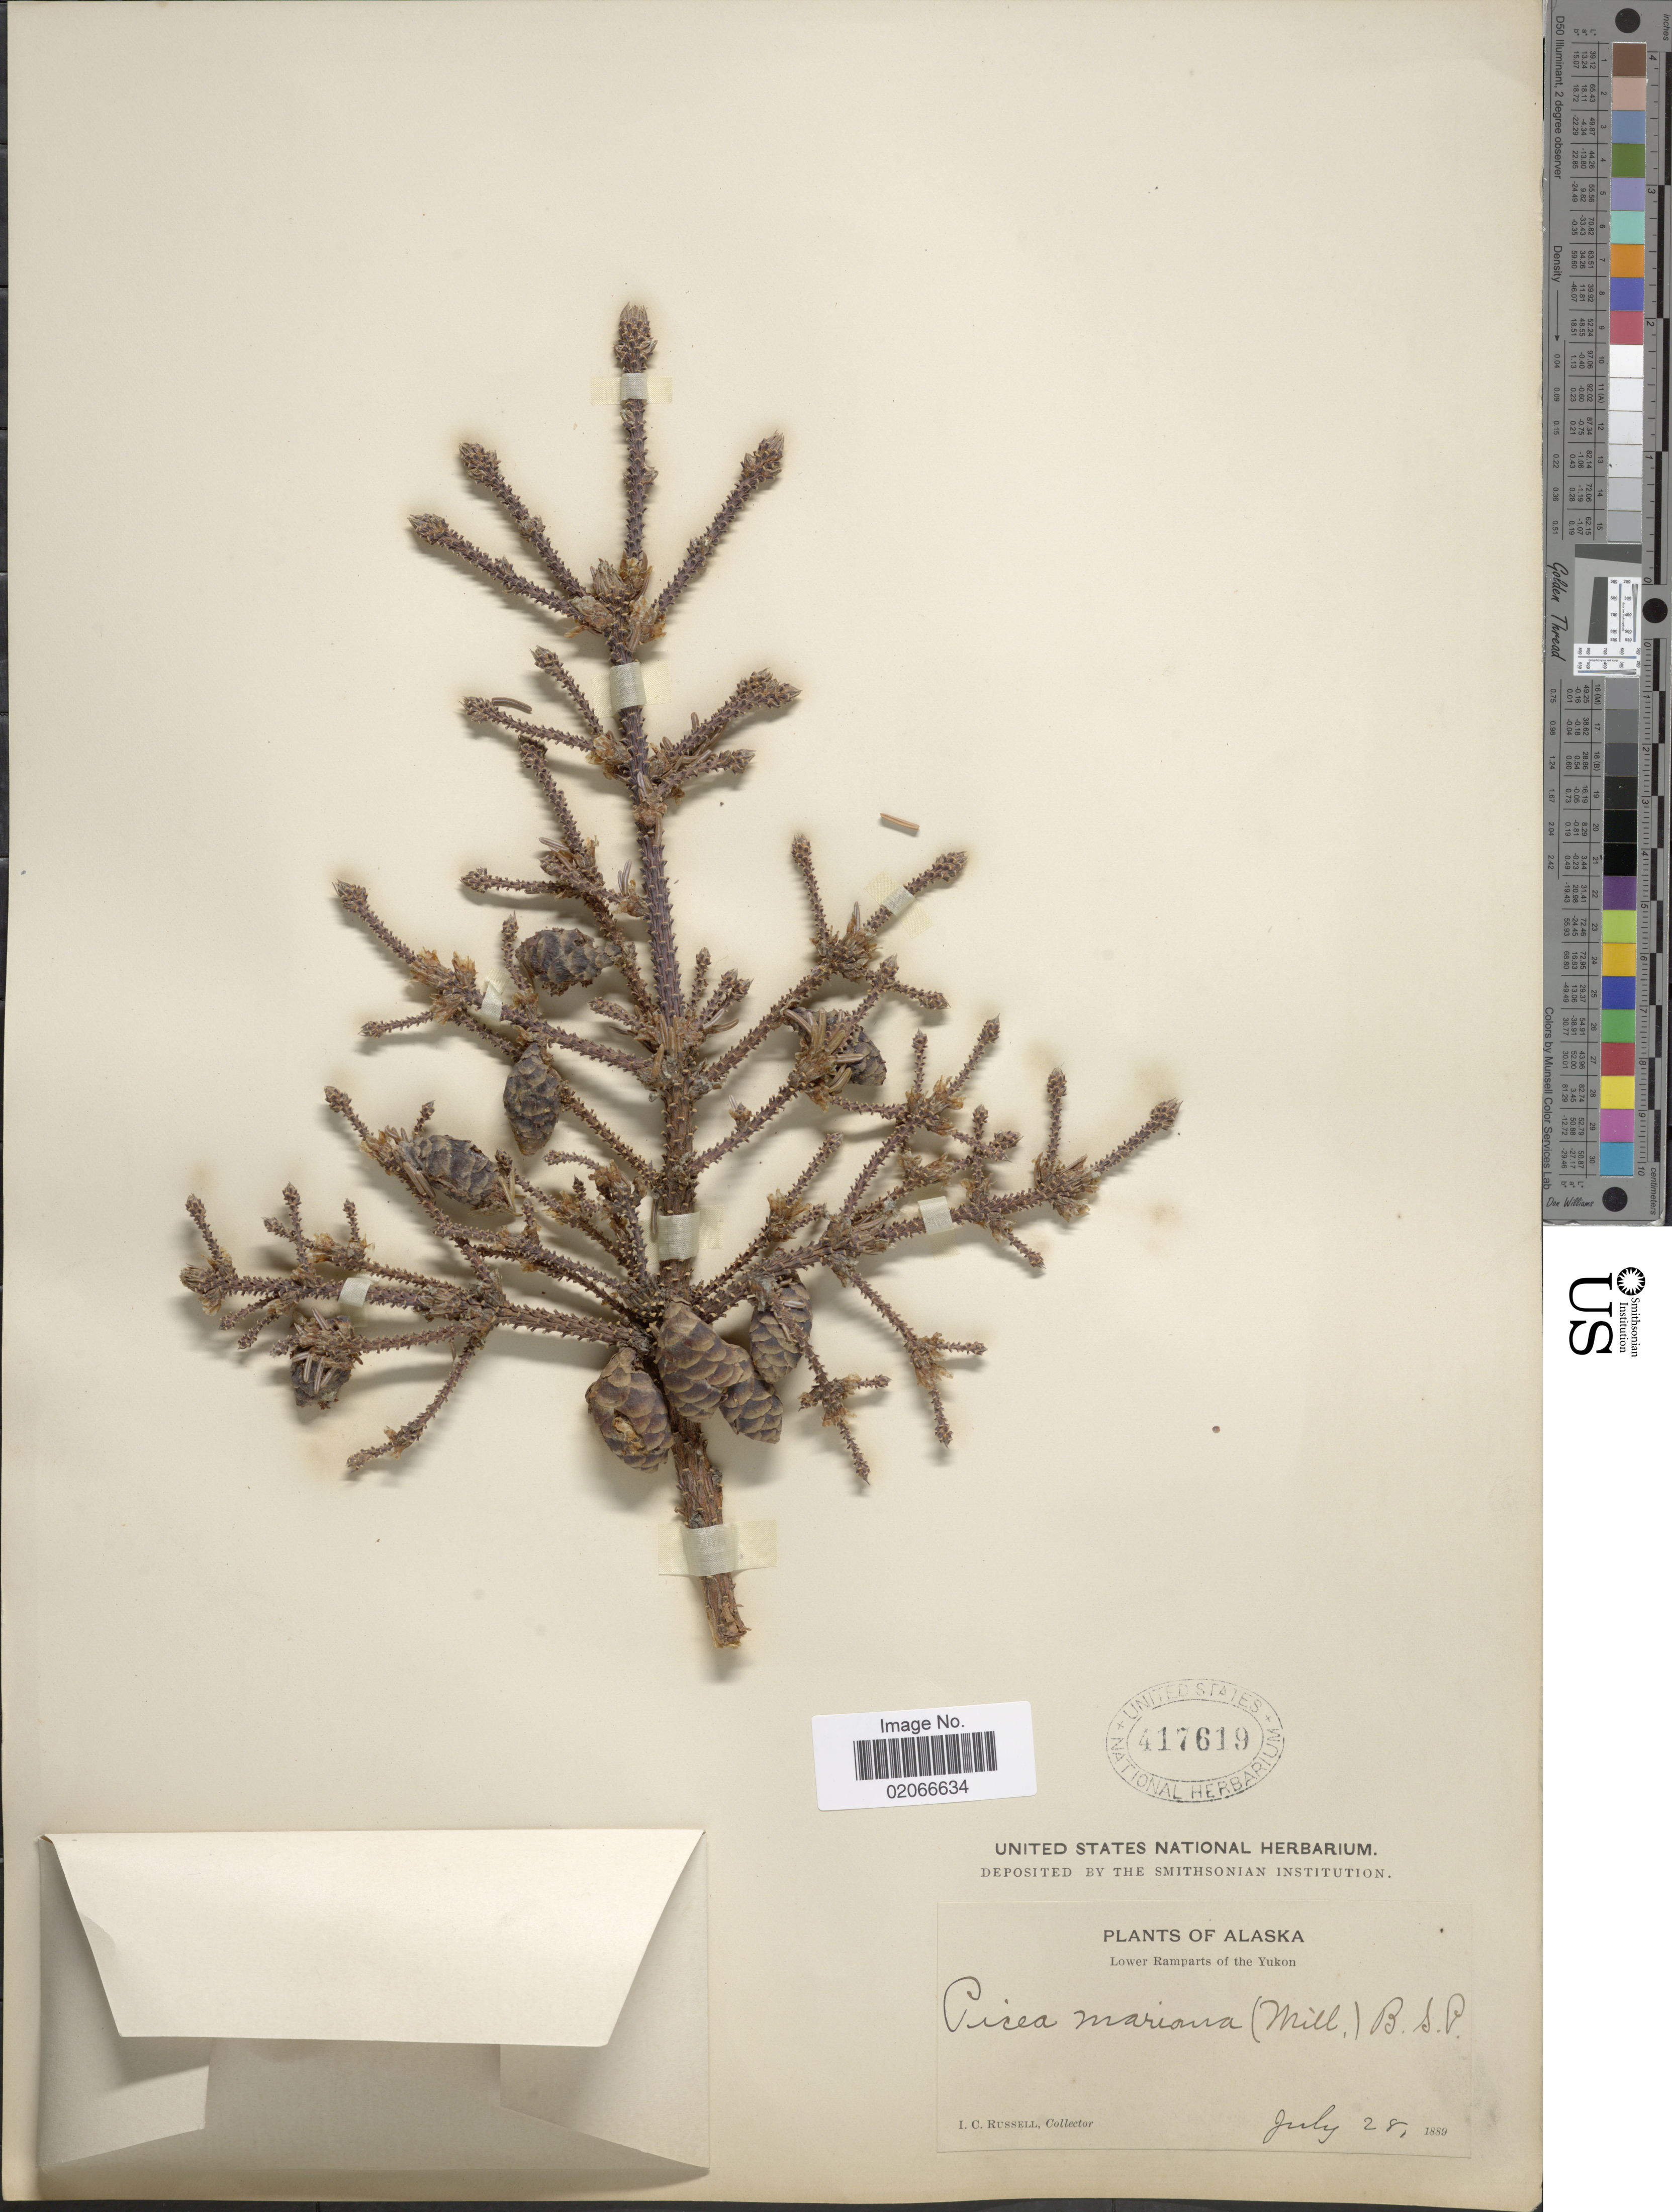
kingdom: Plantae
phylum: Tracheophyta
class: Pinopsida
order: Pinales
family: Pinaceae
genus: Picea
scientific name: Picea mariana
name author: (Mill.) Britton, Stearns & Poggenb.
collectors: I. C. Russell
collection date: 1889-07-28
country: United States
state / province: Alaska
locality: Lower Rampart of the Yukon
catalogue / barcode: US 417619